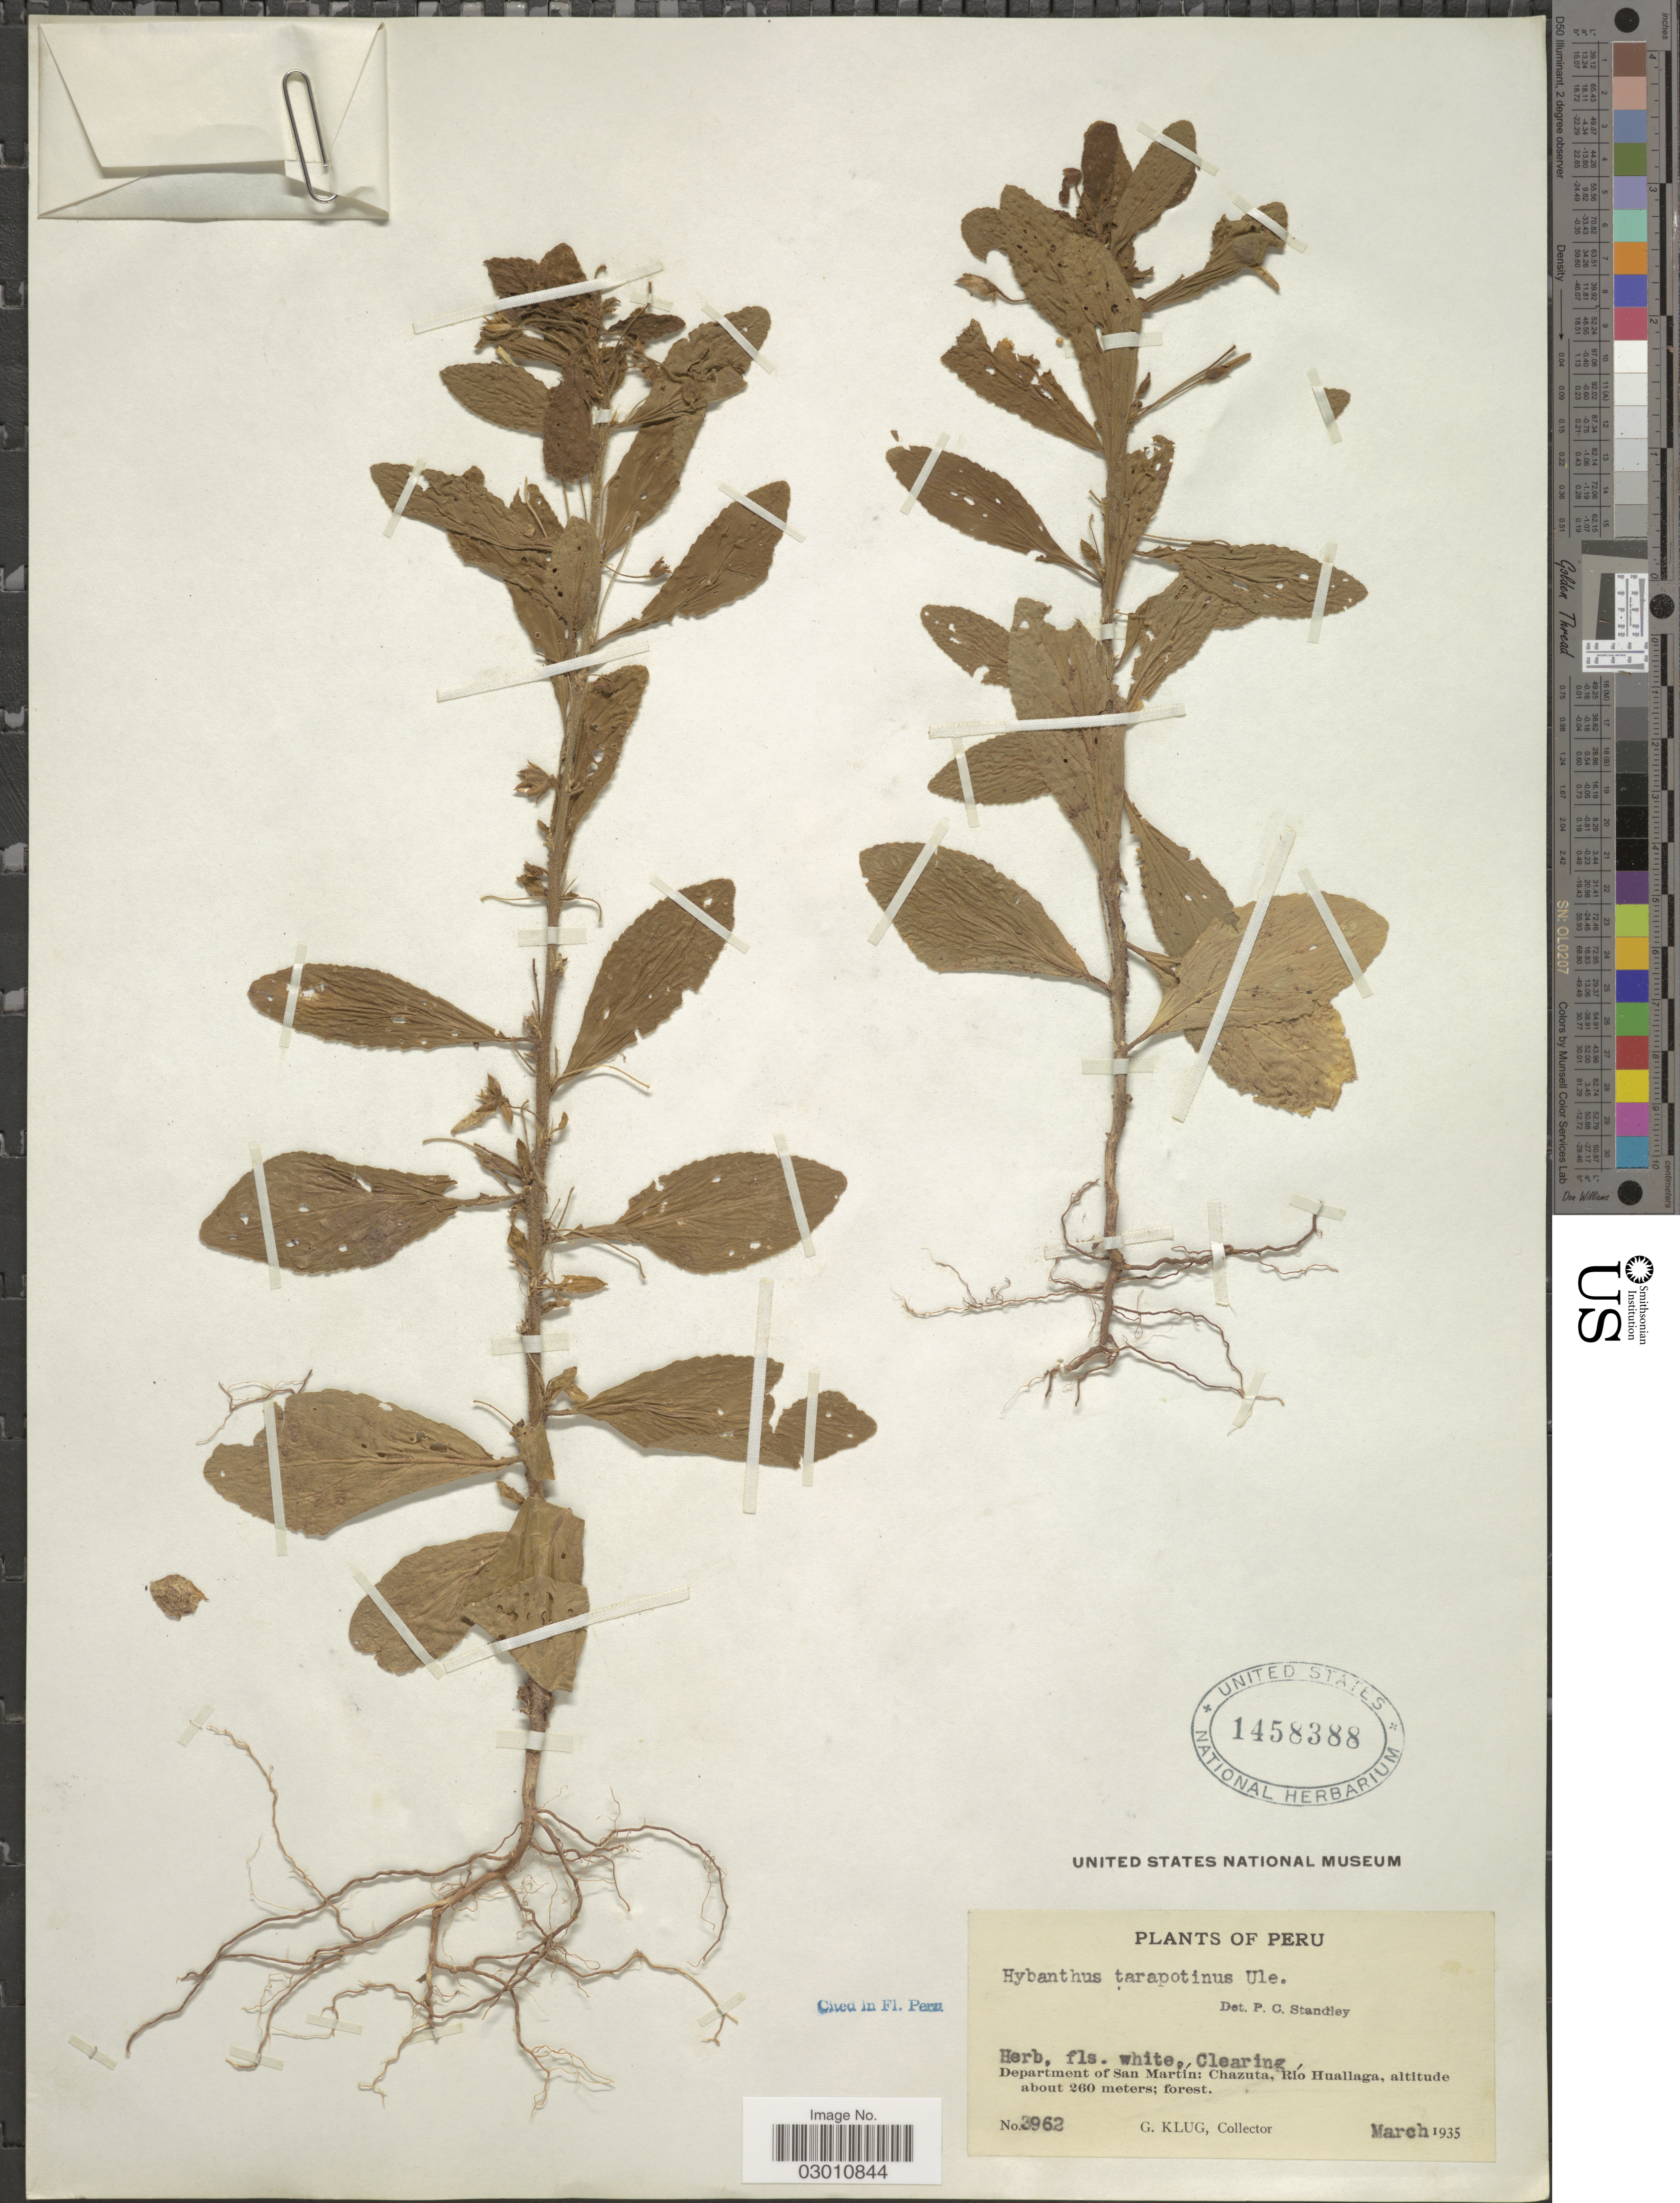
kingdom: Plantae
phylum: Tracheophyta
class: Magnoliopsida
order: Malpighiales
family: Violaceae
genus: Hybanthus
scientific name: Hybanthus tarapotinus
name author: Ule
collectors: G. Klug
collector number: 3962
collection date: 1935-03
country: Peru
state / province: San Martín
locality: Department of San Martin: Chazuta, Río Huallaga.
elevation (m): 260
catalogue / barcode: US 1458388